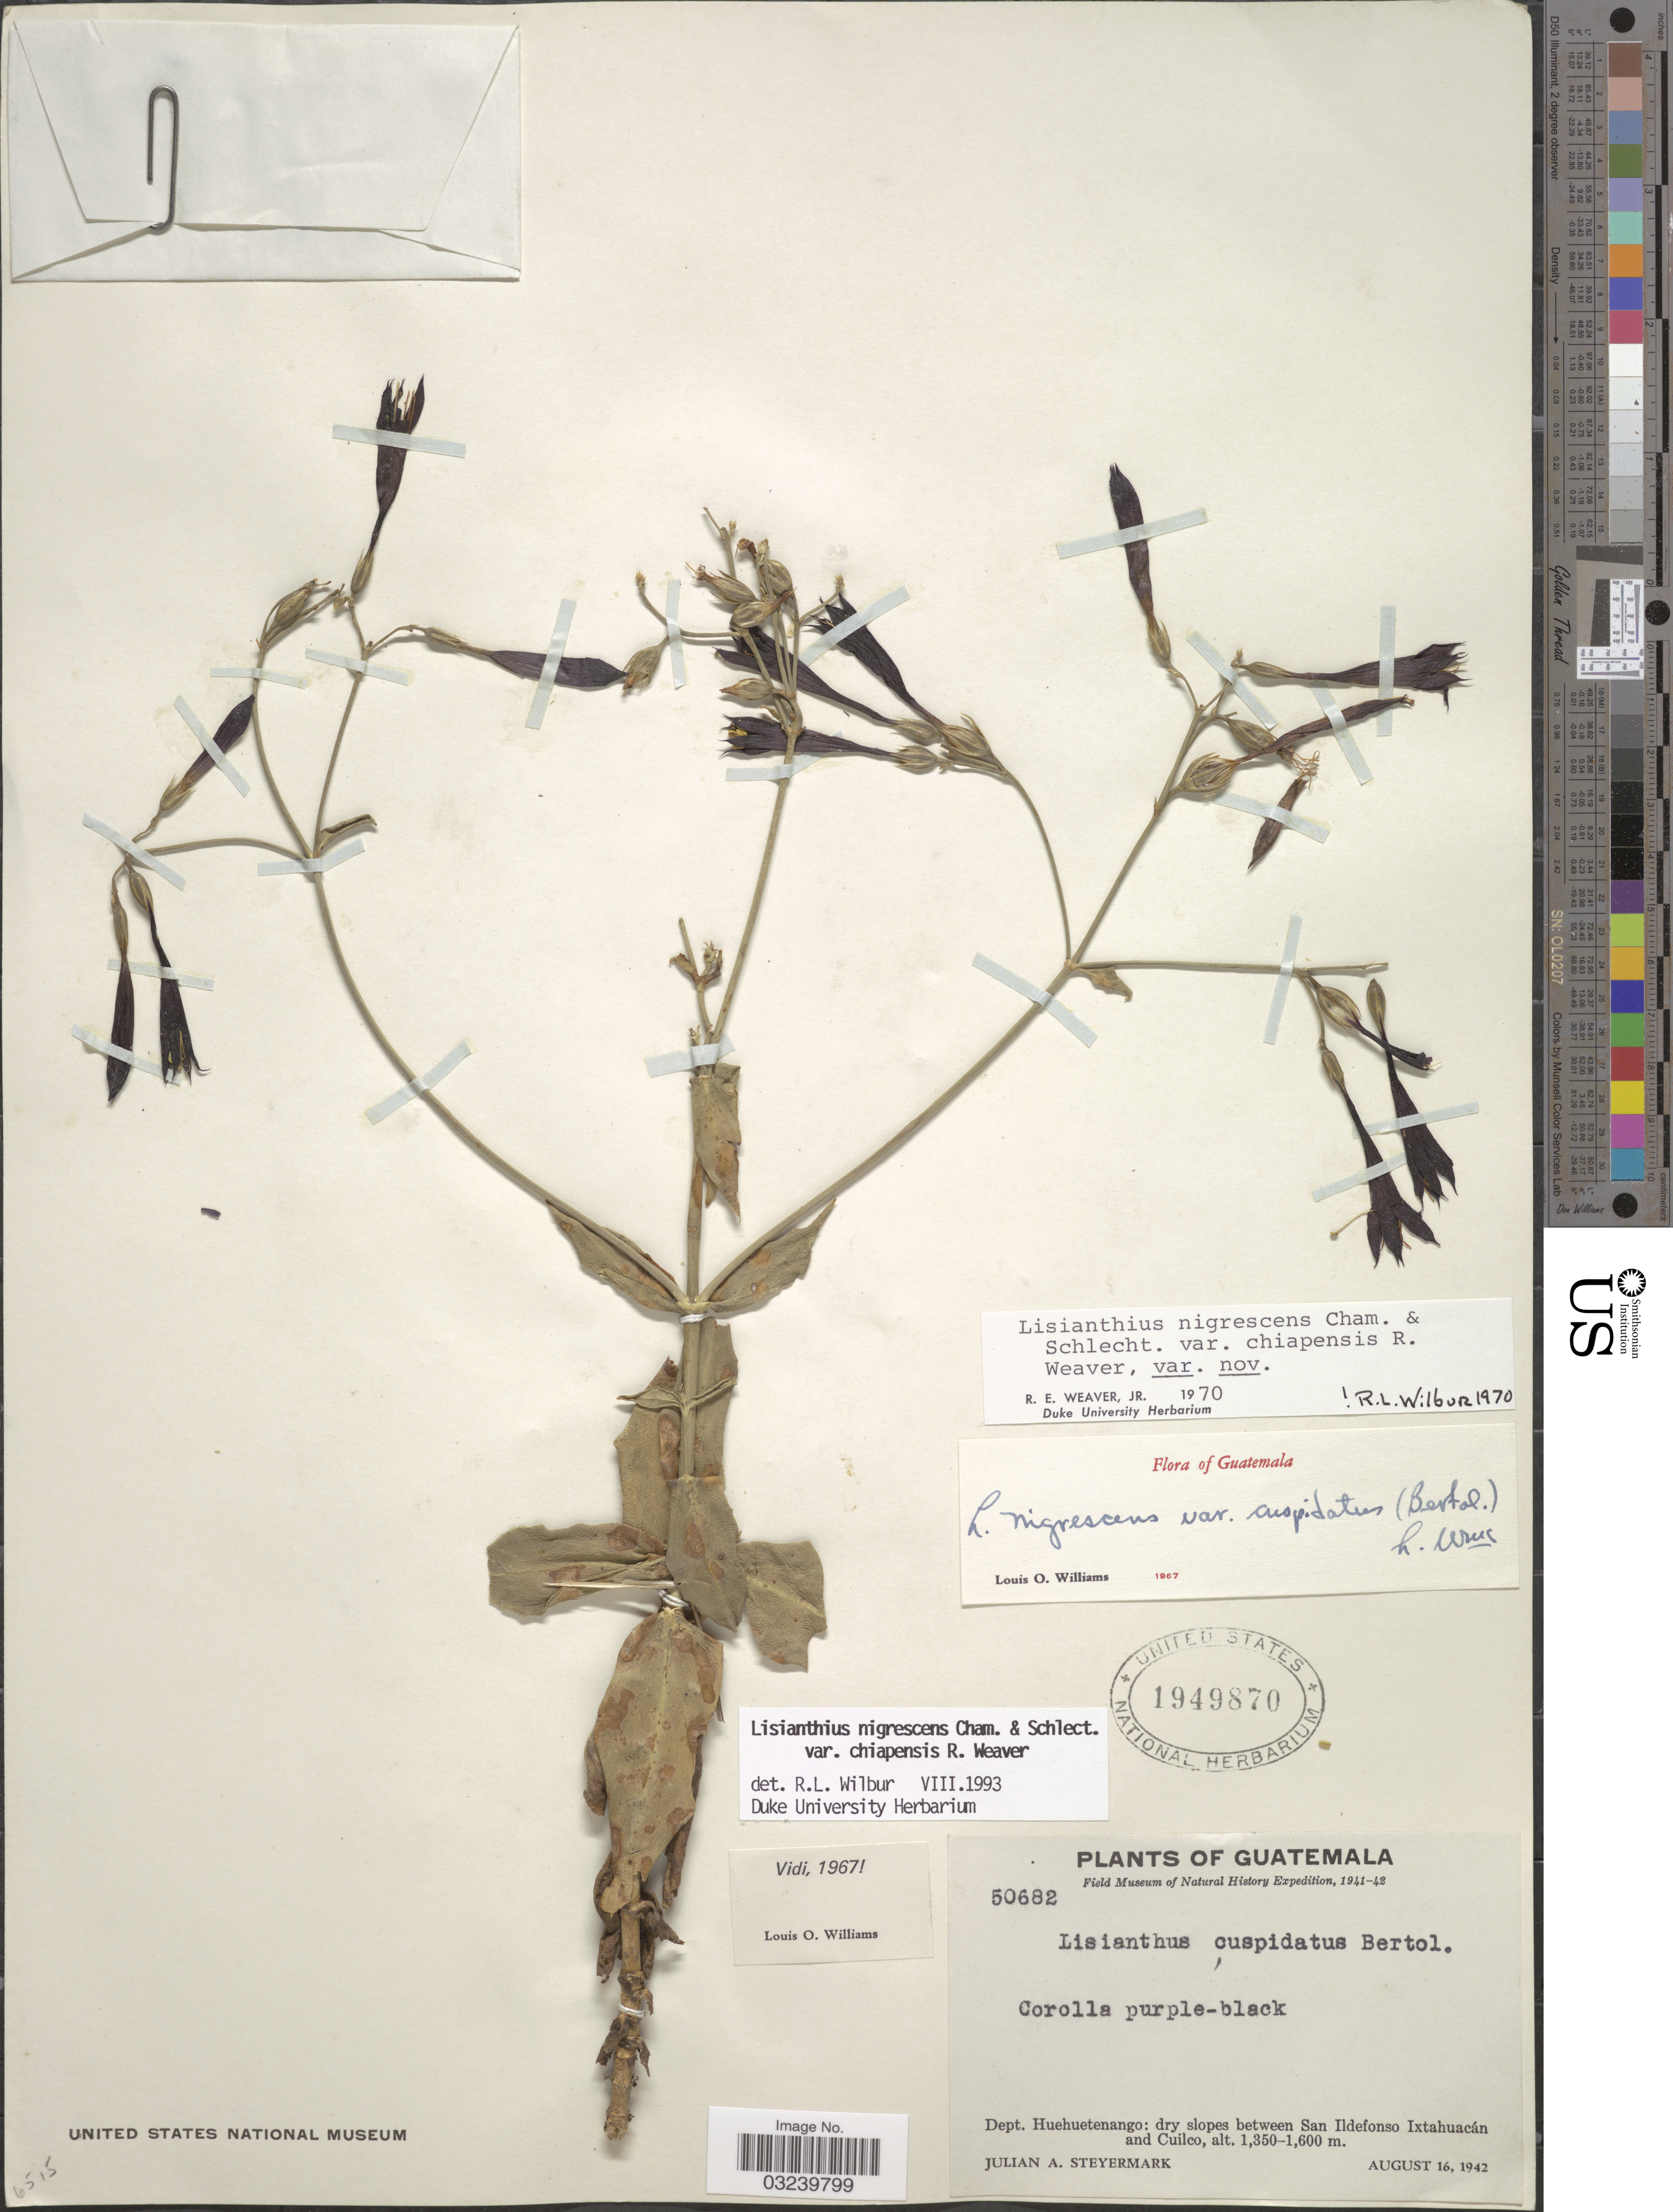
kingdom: Plantae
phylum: Tracheophyta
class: Magnoliopsida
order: Gentianales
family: Gentianaceae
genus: Lisianthius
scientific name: Lisianthius nigrescens var. chiapensis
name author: Weaver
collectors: J. Steyermark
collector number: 50682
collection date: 1942-08-16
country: Guatemala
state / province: Huehuetenango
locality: Dept. Huehuetenango: dry slopes between San Ildefonso Ixtahuacán and Cuilco.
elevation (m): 1350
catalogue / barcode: US 1949870